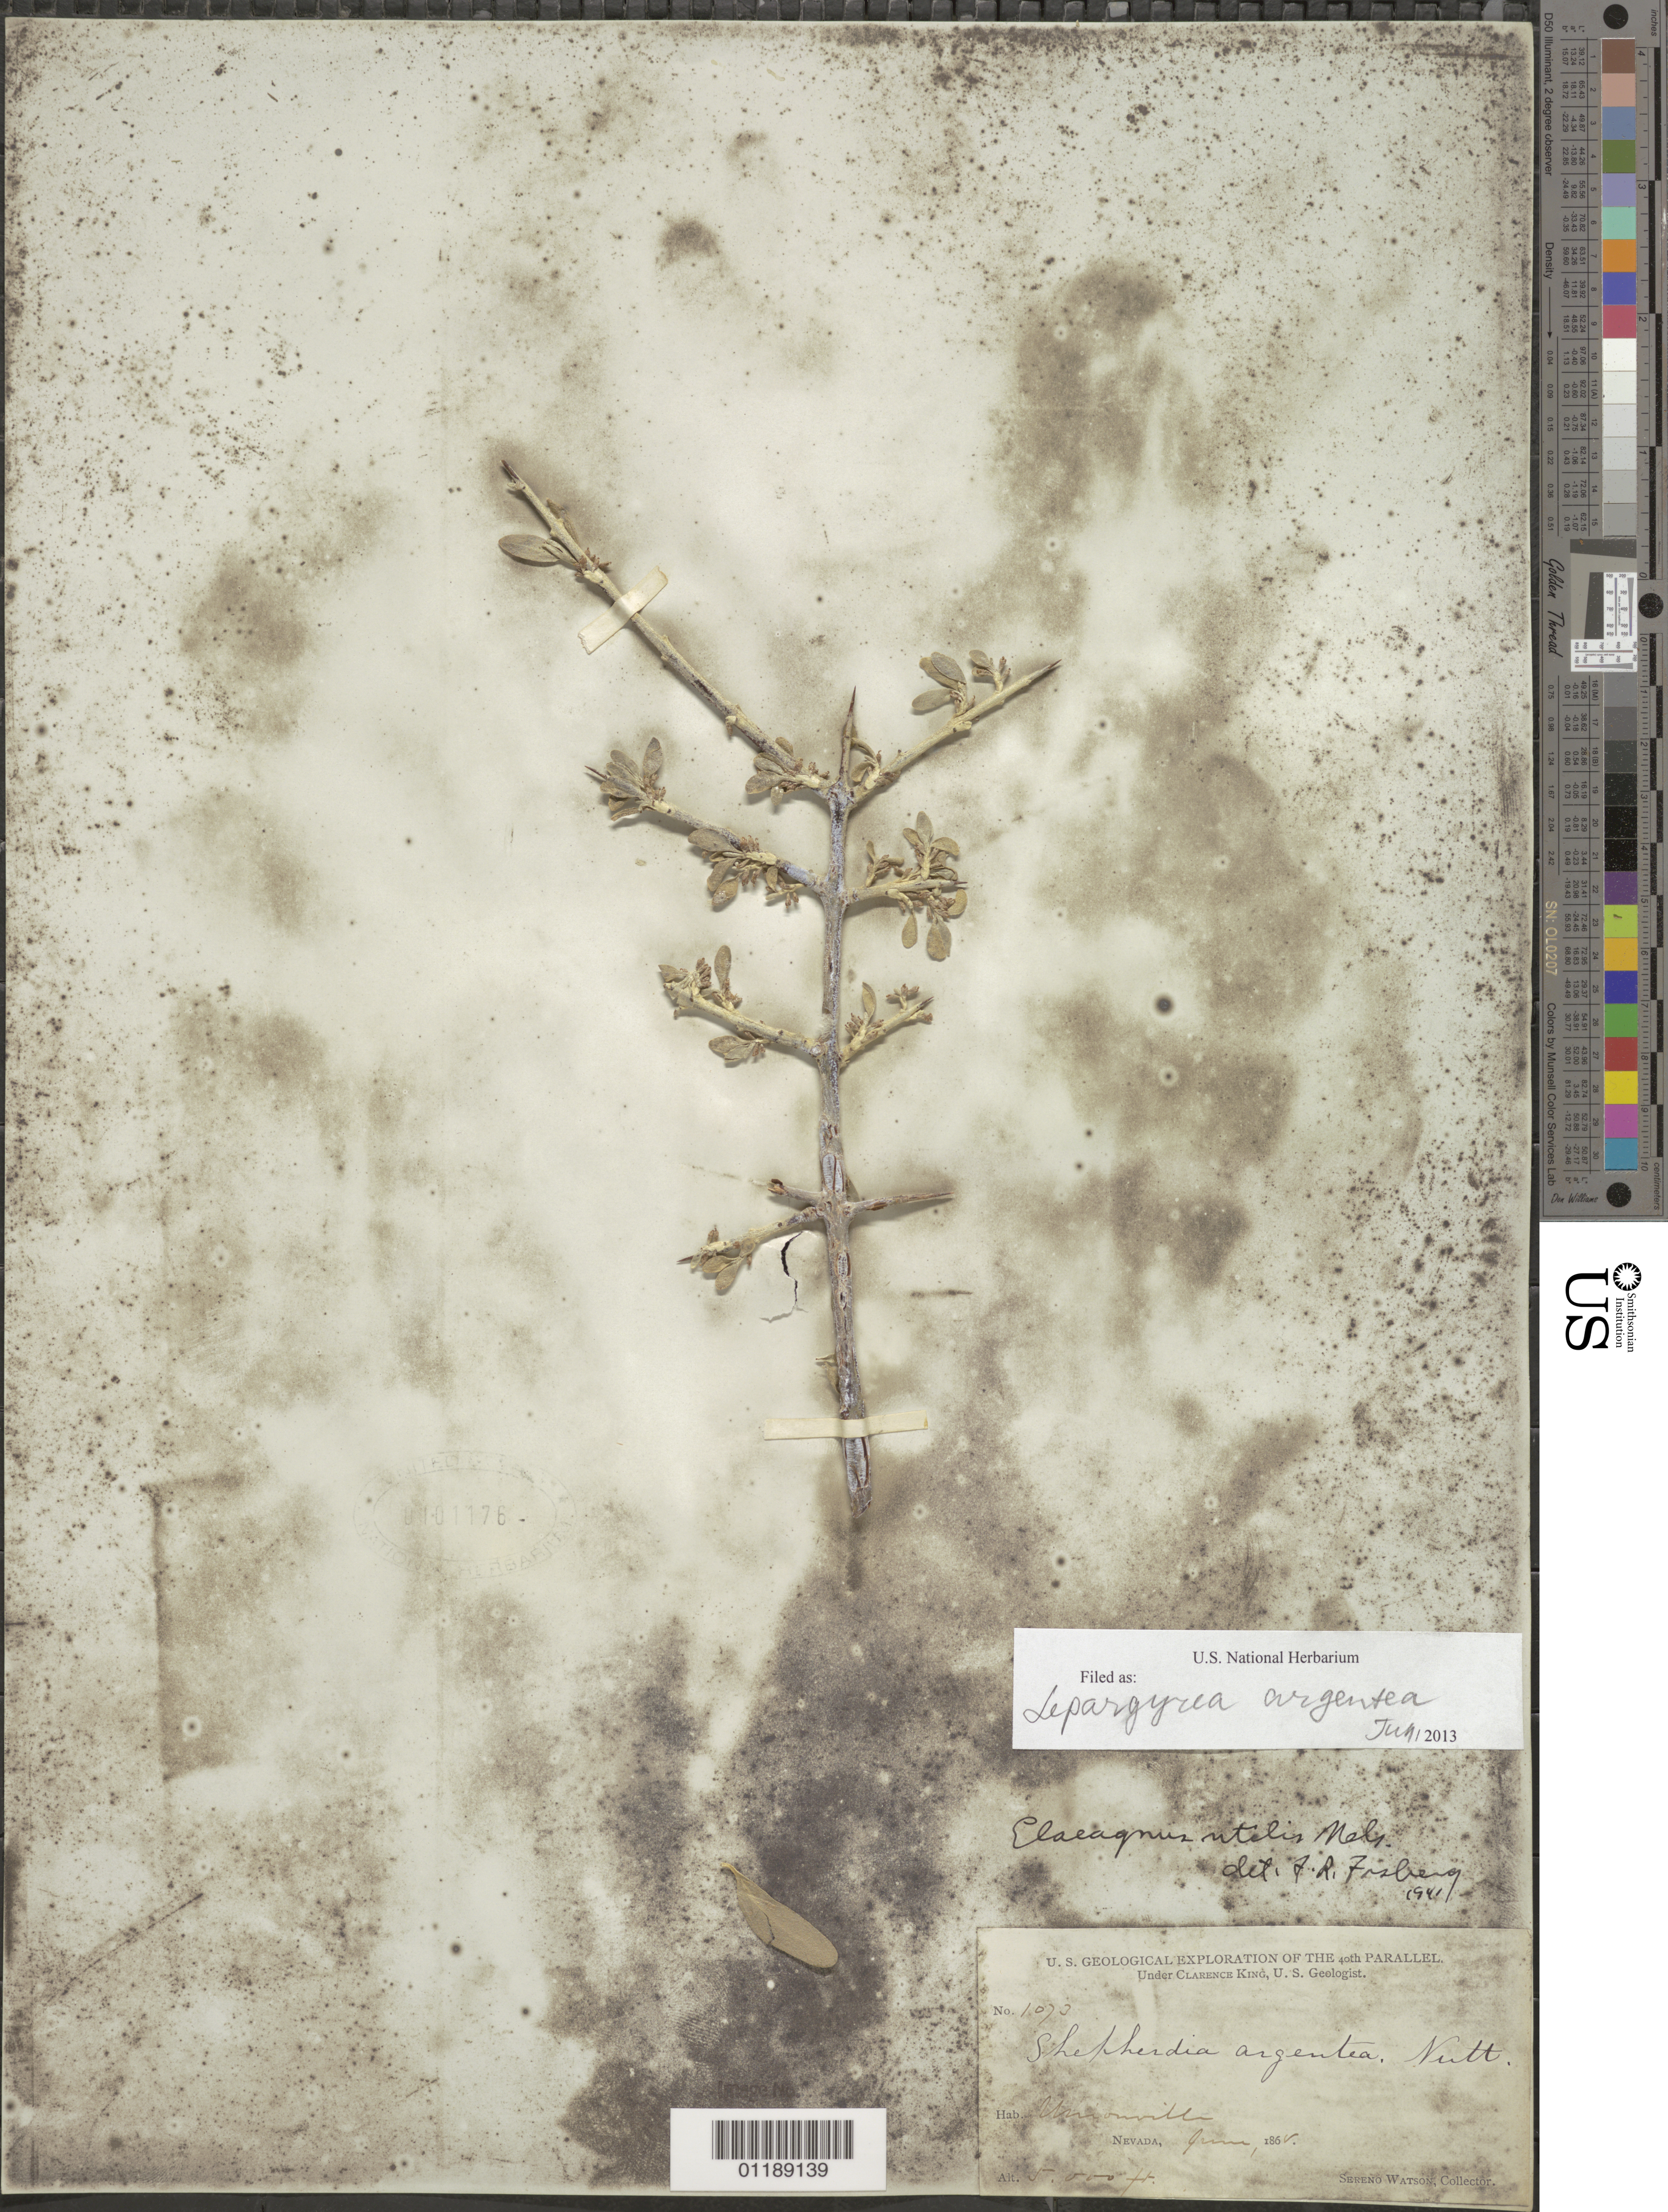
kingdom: Plantae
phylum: Tracheophyta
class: Magnoliopsida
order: Rosales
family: Elaeagnaceae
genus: Shepherdia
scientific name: Shepherdia argentea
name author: (Pursh) Nutt.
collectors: S. Watson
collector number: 1073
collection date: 1868-06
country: United States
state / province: Nevada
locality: Unionville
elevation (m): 1524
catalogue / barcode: US 101176